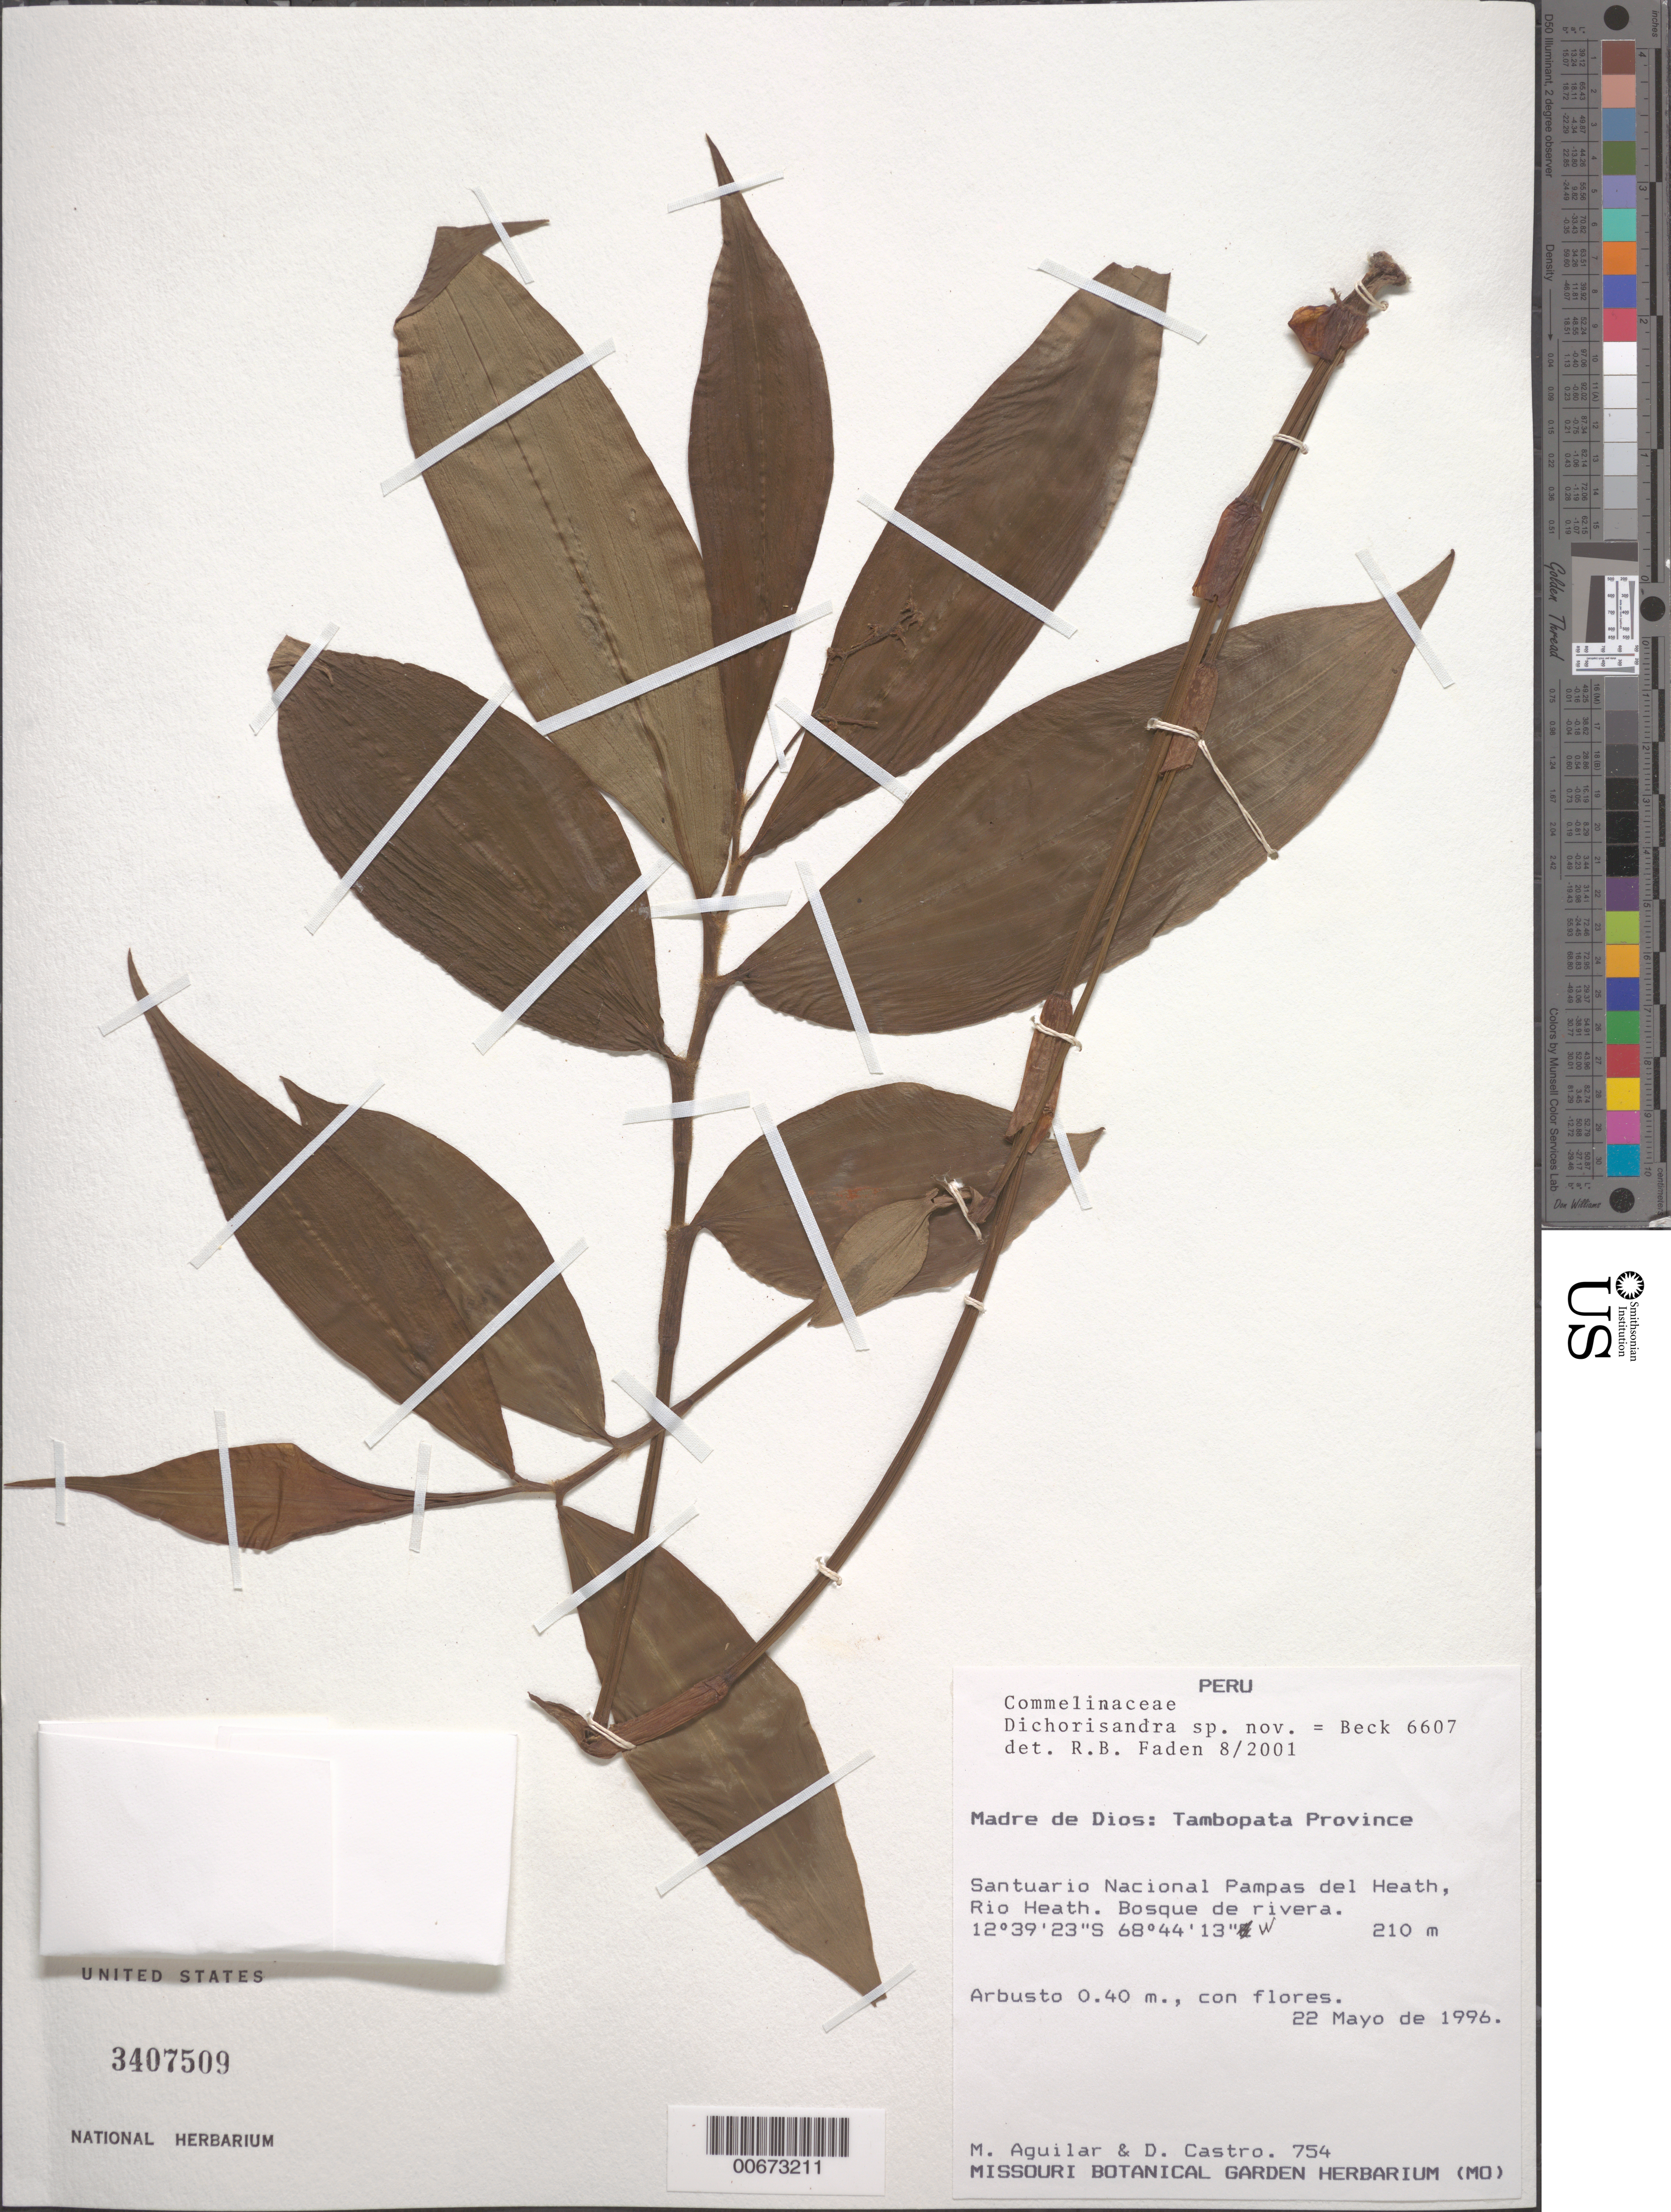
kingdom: Plantae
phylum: Tracheophyta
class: Liliopsida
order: Commelinales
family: Commelinaceae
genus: Dichorisandra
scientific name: Dichorisandra sp.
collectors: M. Aguilar & D. Castro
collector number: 754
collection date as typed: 22 May 1996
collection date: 1996-05-22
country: Peru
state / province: Madre de Dios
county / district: Tambopata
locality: Santurario Nacional Pampas del Heath, Rio Heath.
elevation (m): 210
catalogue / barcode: US 3407509